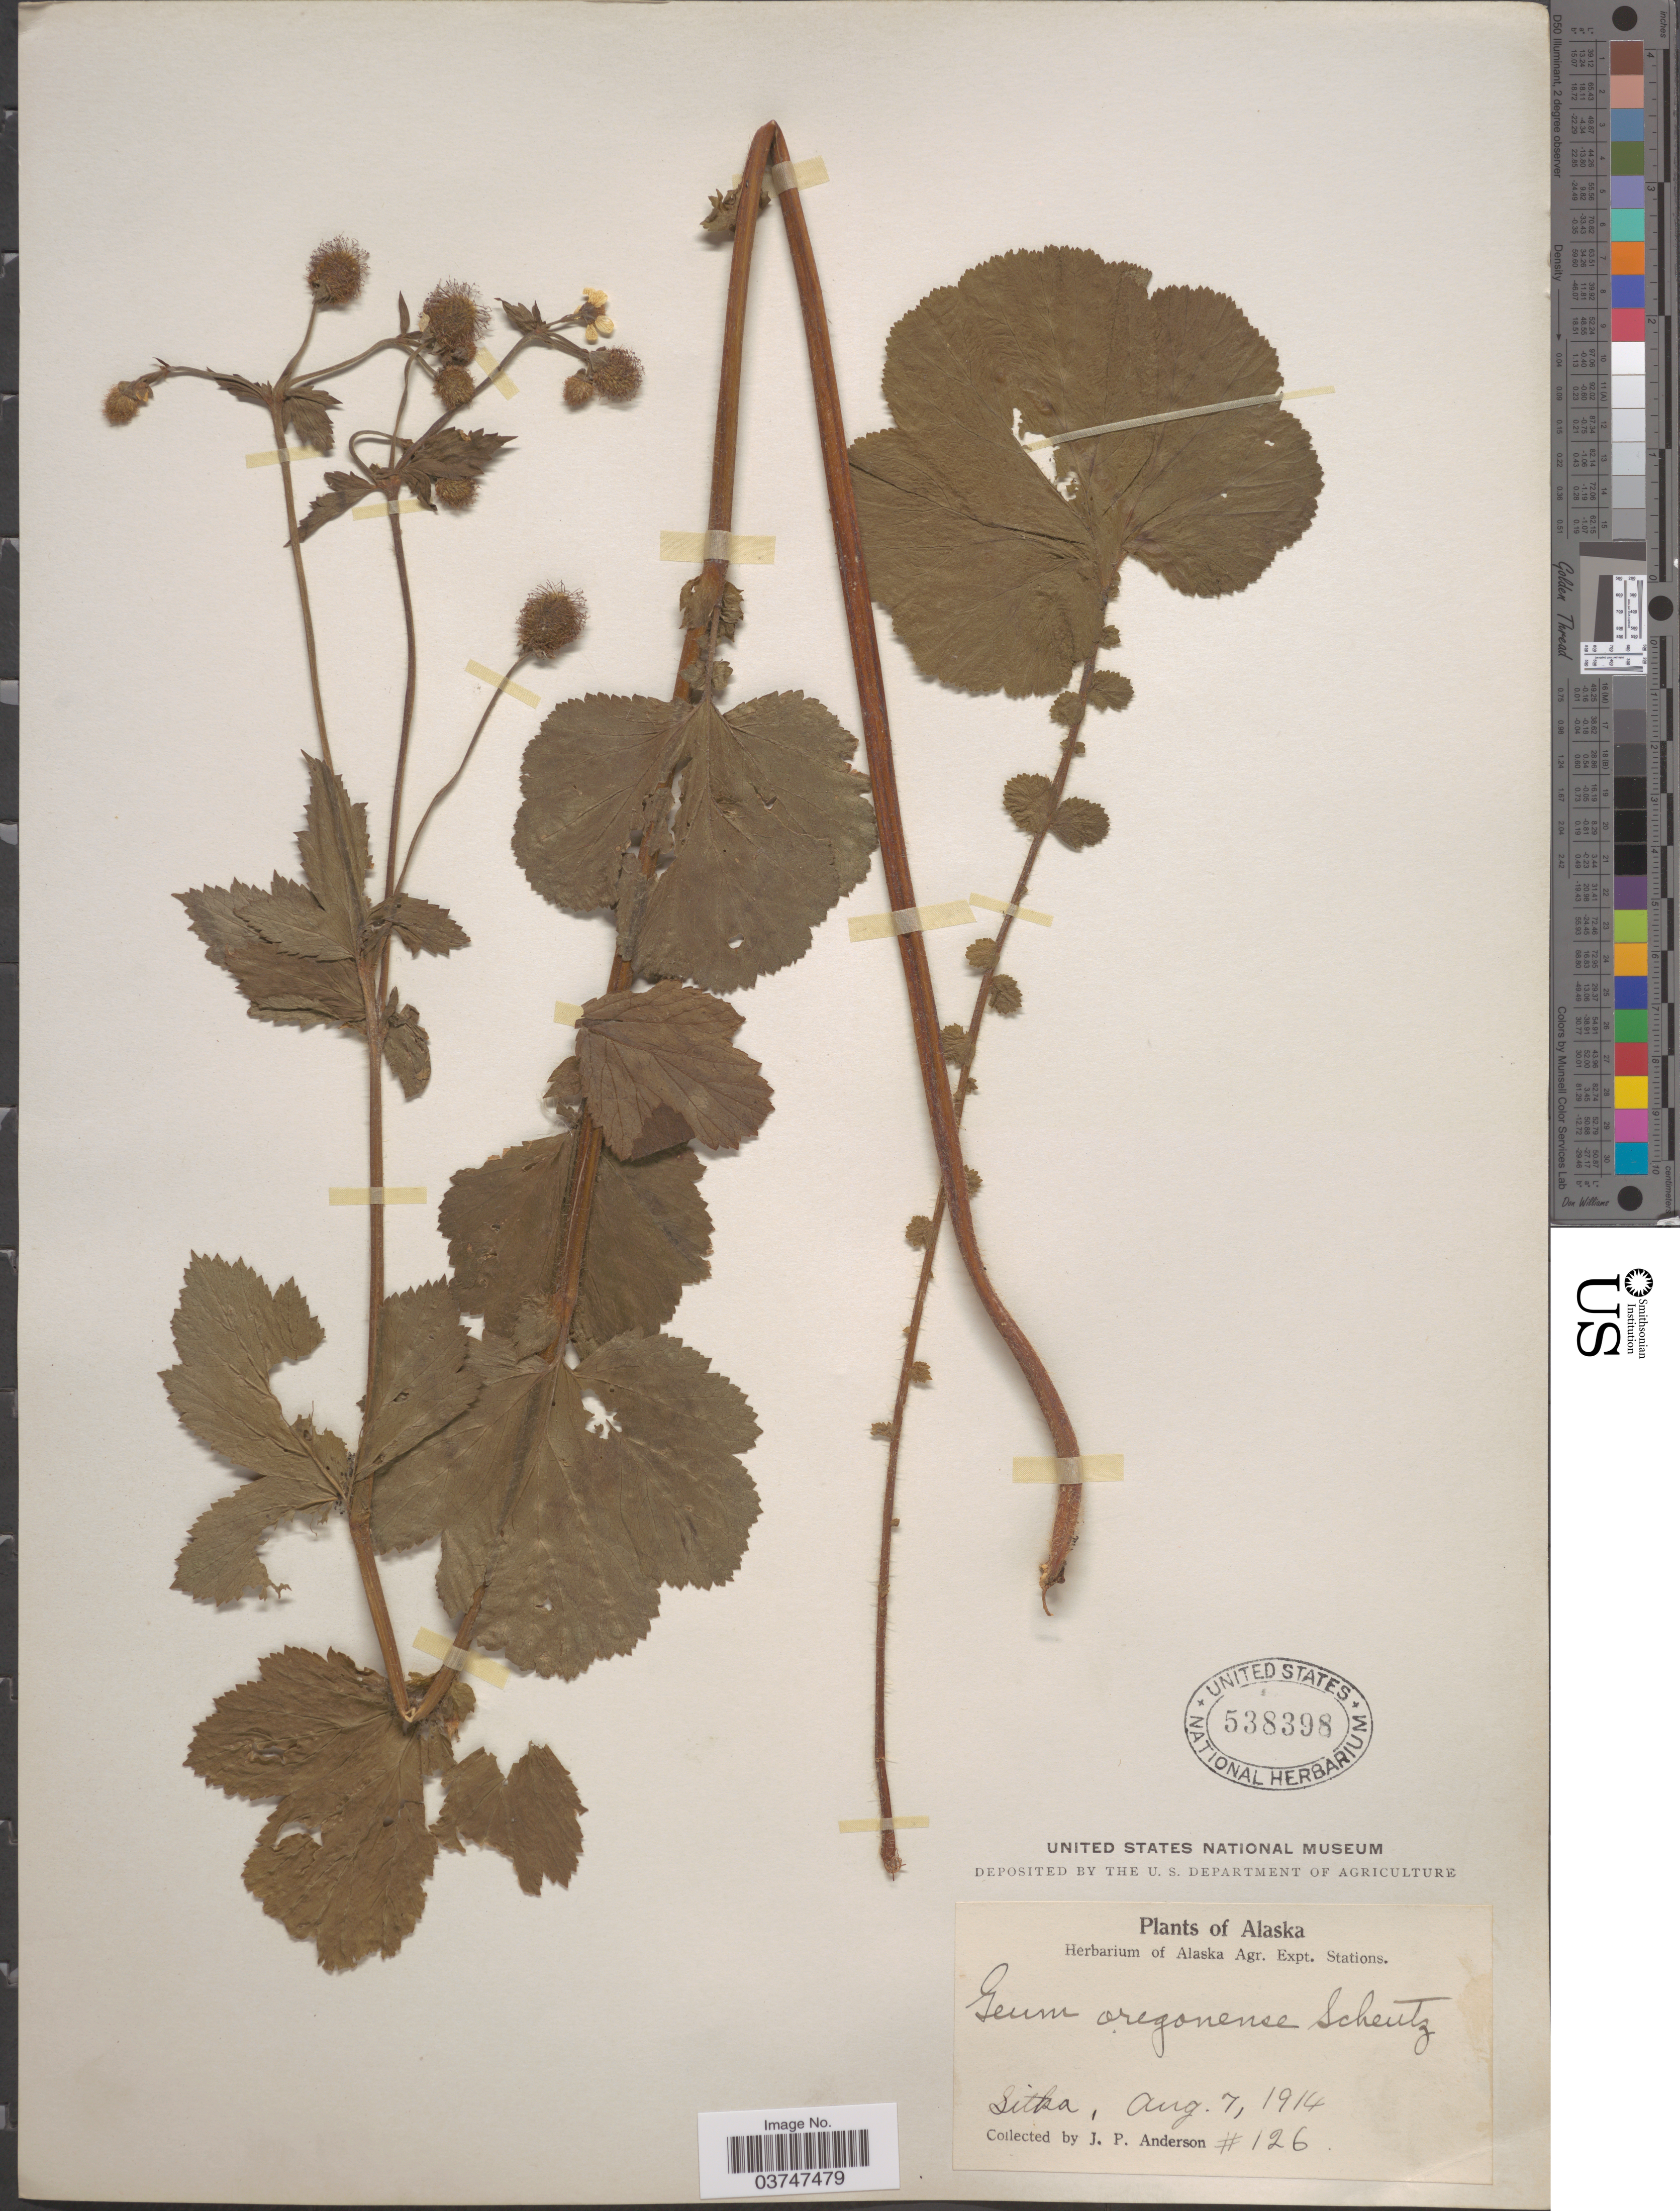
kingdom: Plantae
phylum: Tracheophyta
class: Magnoliopsida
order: Rosales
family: Rosaceae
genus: Geum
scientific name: Geum macrophyllum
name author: Willd.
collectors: J. P. Anderson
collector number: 126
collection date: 1914-08-07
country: United States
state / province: Alaska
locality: Sitka.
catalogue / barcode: US 538398